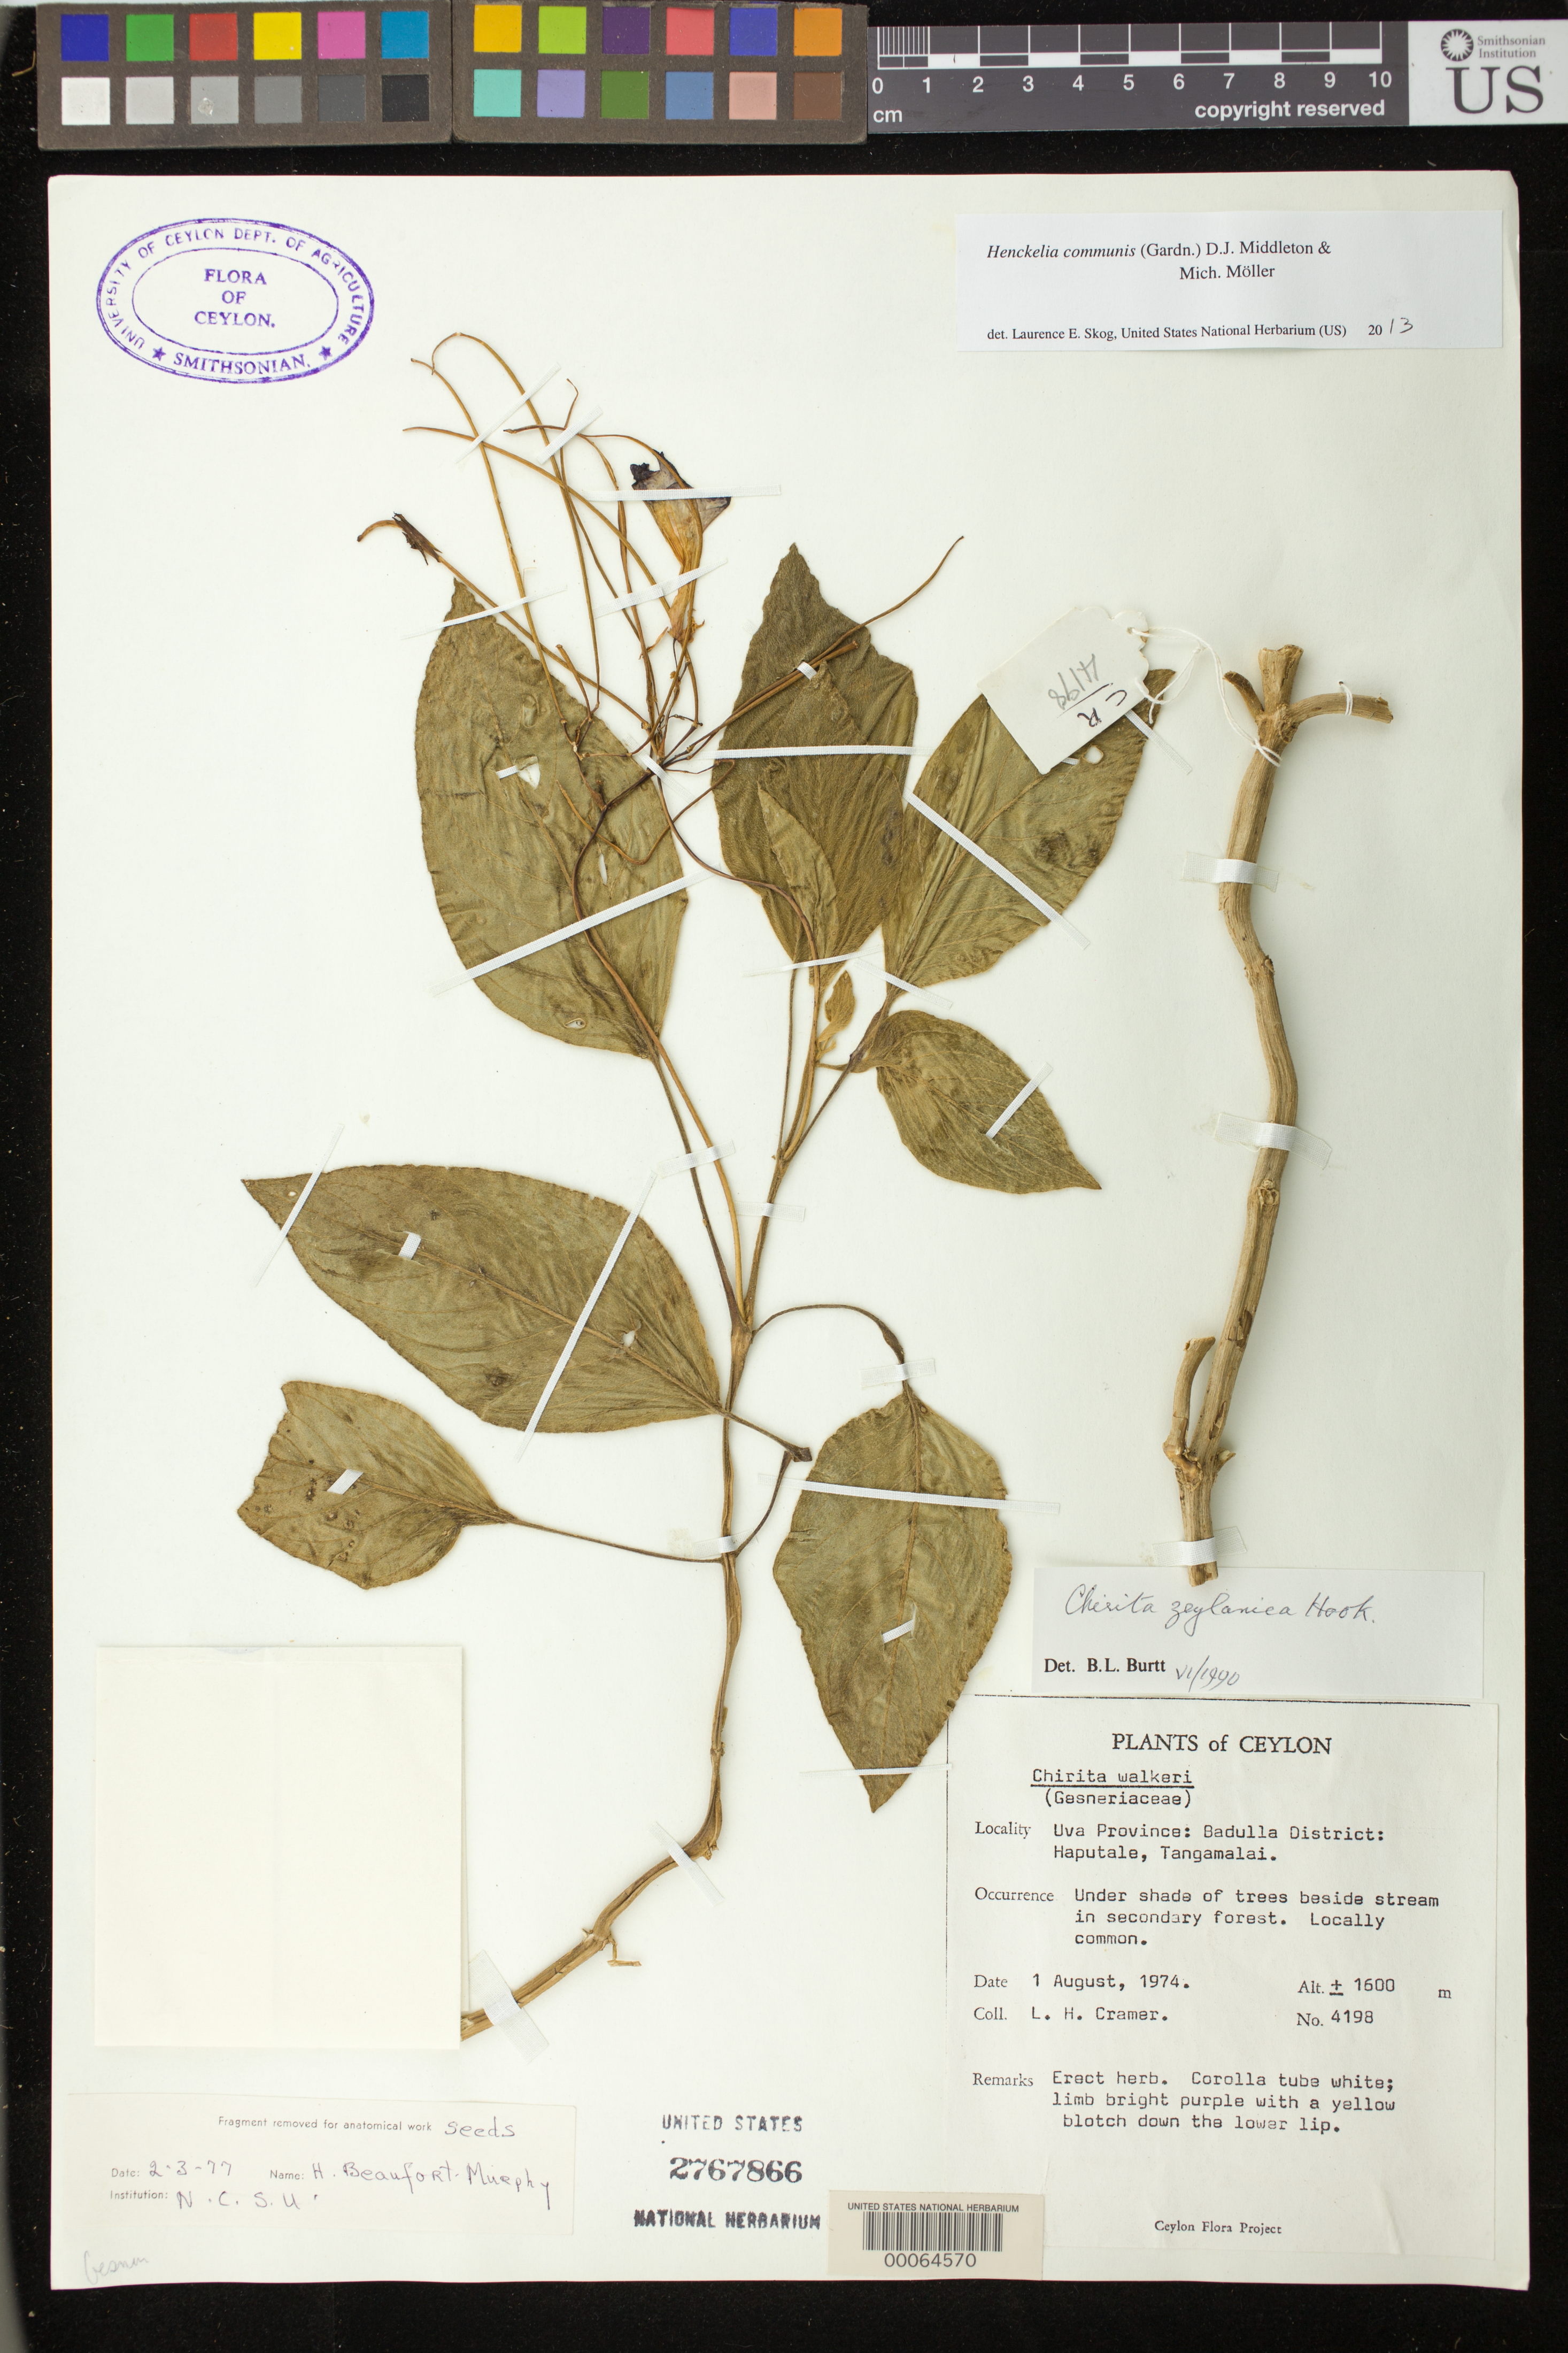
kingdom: Plantae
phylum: Tracheophyta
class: Magnoliopsida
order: Lamiales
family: Gesneriaceae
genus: Henckelia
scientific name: Henckelia communis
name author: (Gardner) D.J. Middleton & Mich. Möller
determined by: Skog, Laurence E.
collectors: L. H. Cramer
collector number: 4198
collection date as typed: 01 Aug 1974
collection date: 1974-08-01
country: Sri Lanka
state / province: Uva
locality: Badulla dist., Haputale, tangamalai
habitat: Under shade of trees beside stream in secondary forest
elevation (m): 1600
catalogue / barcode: US 2767866